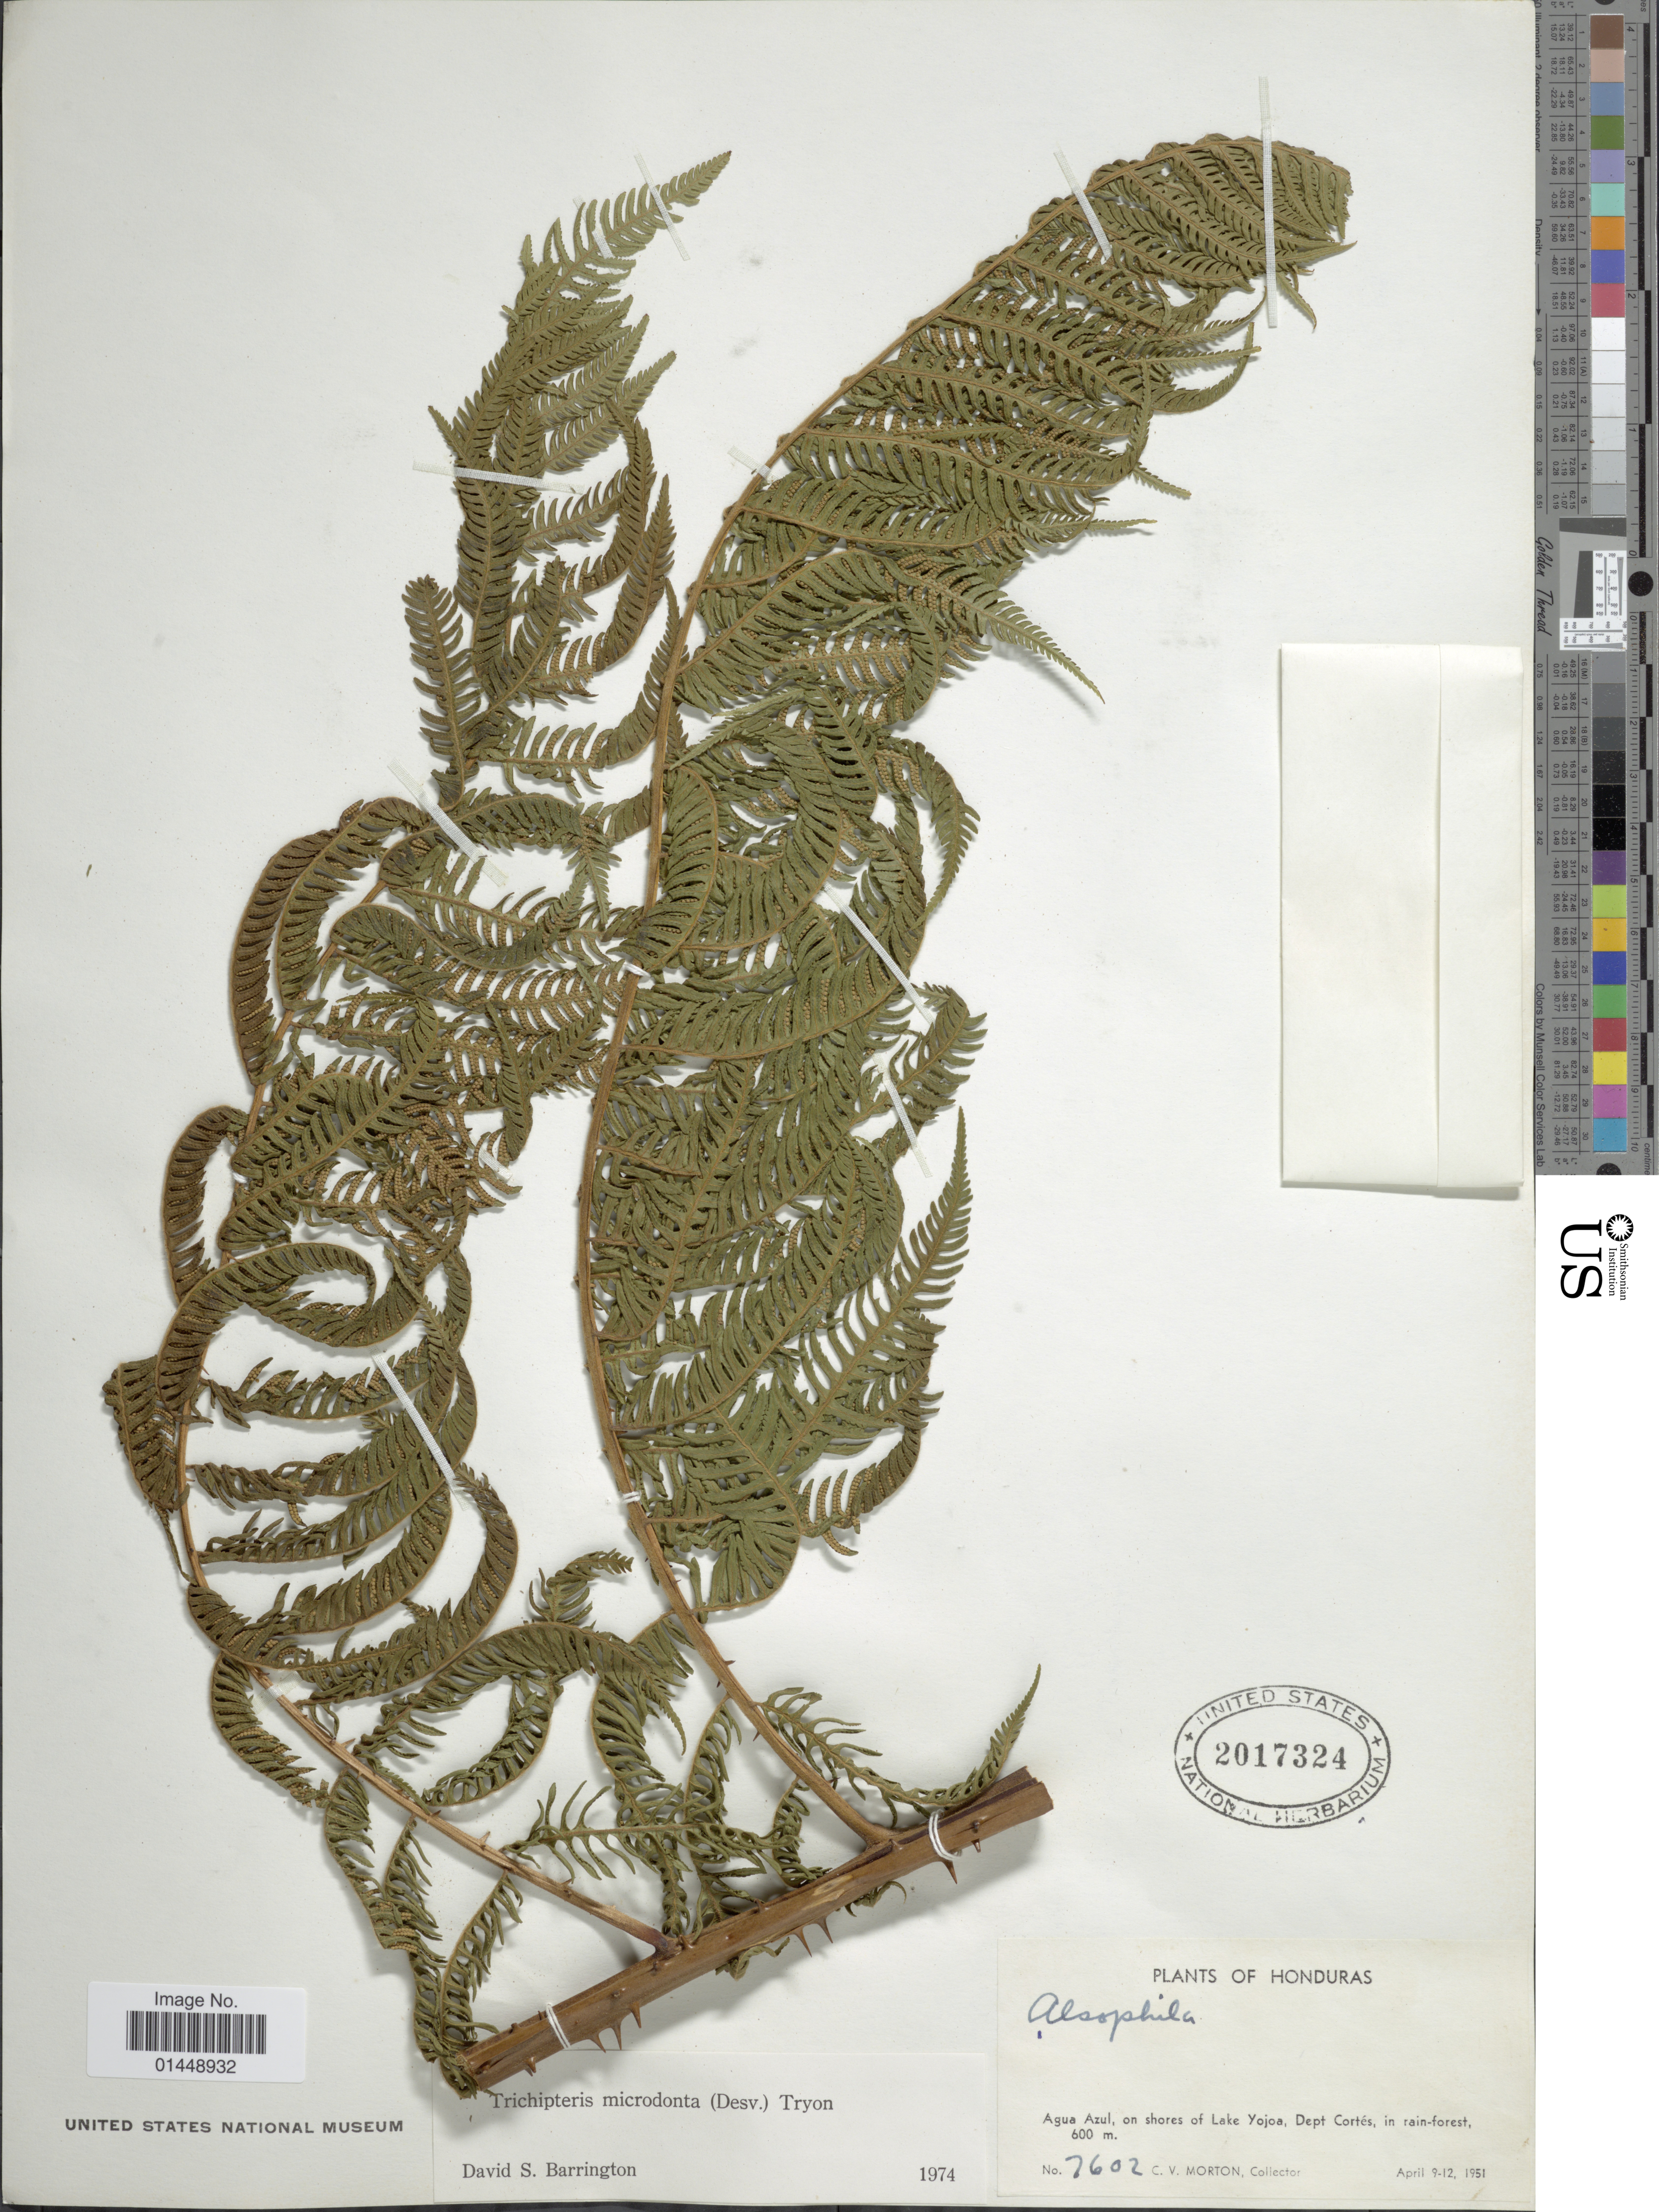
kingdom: Plantae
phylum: Tracheophyta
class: Polypodiopsida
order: Cyatheales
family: Cyatheaceae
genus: Cyathea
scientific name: Cyathea microdonta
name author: (Desv.) Domin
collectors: C. V. Morton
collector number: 7602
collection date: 1951-04-09/1951-04-12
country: Honduras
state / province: Cortés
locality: Agua Azul, on shores of Lake Yojoa, Dept. Cortés, in rain-forest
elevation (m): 600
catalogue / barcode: US 2017324